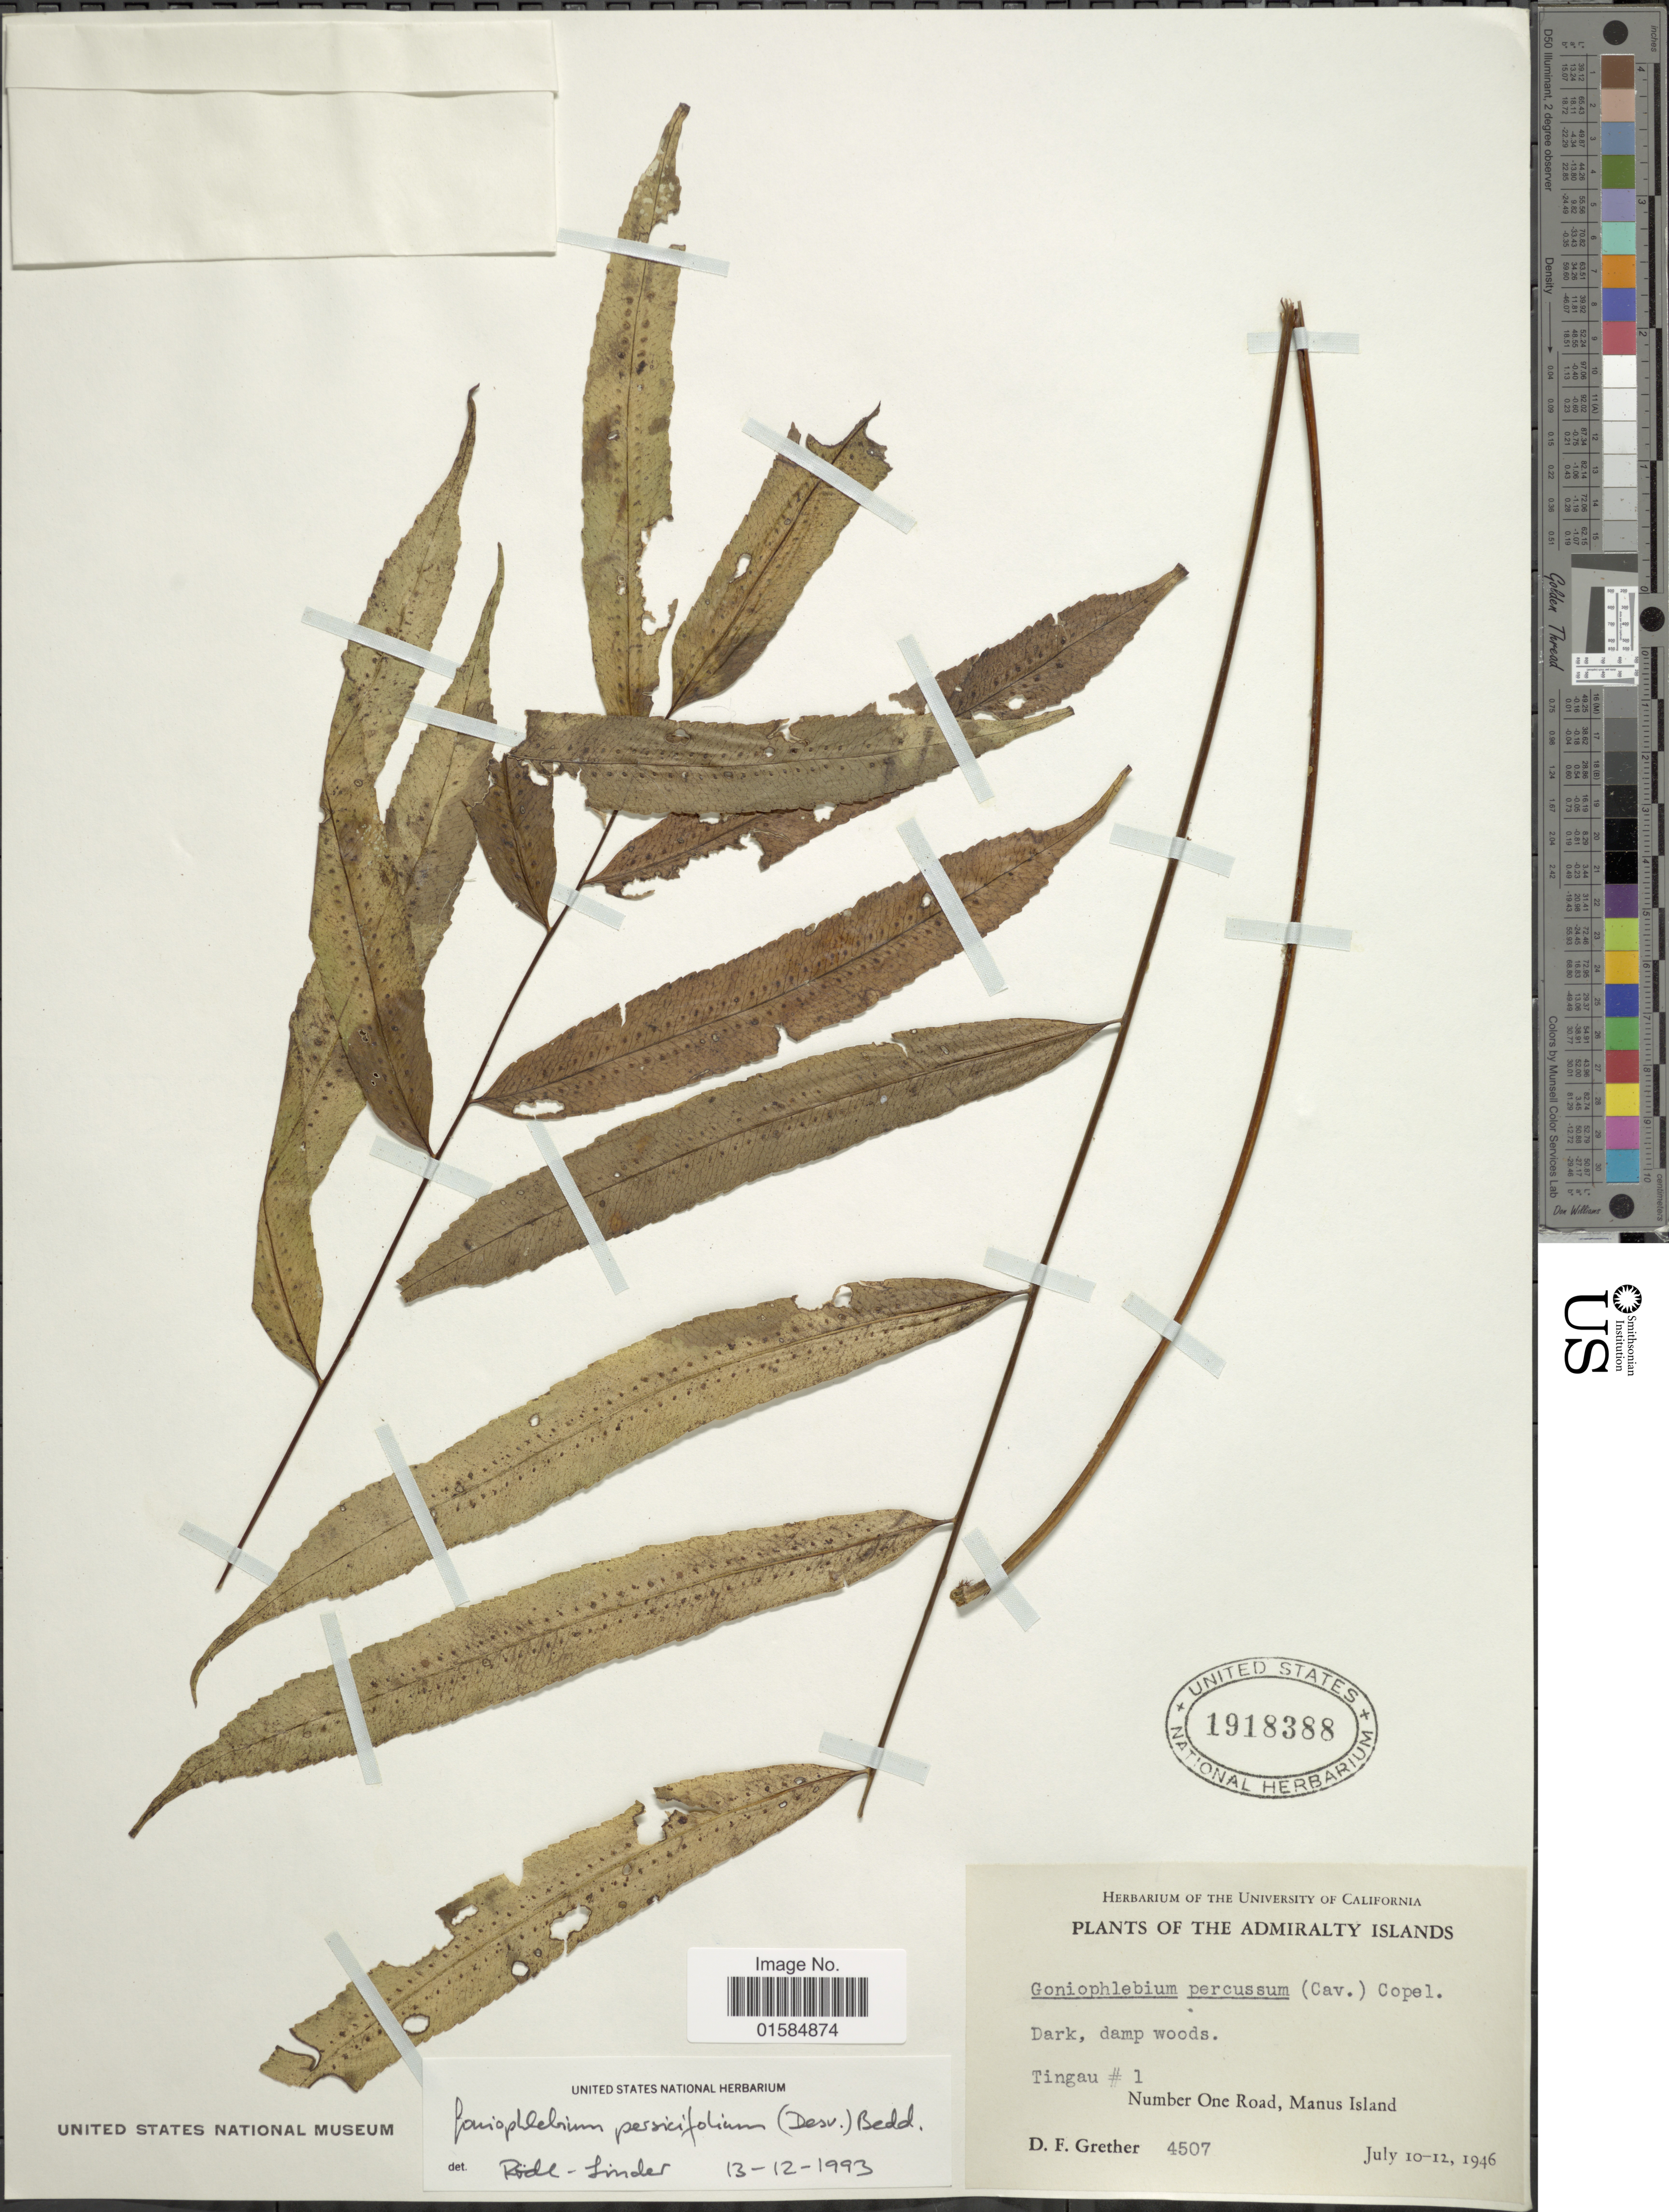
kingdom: Plantae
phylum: Tracheophyta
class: Polypodiopsida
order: Polypodiales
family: Polypodiaceae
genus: Goniophlebium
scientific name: Goniophlebium persicifolium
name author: (Desv.) Bedd.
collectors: D. F. Grether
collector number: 4507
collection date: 1946-07-10/1946-07-12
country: Papua New Guinea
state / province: Manus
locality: Admiralty Islands, Tingau #1, Number One Road, Manus Island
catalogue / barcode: US 1918388